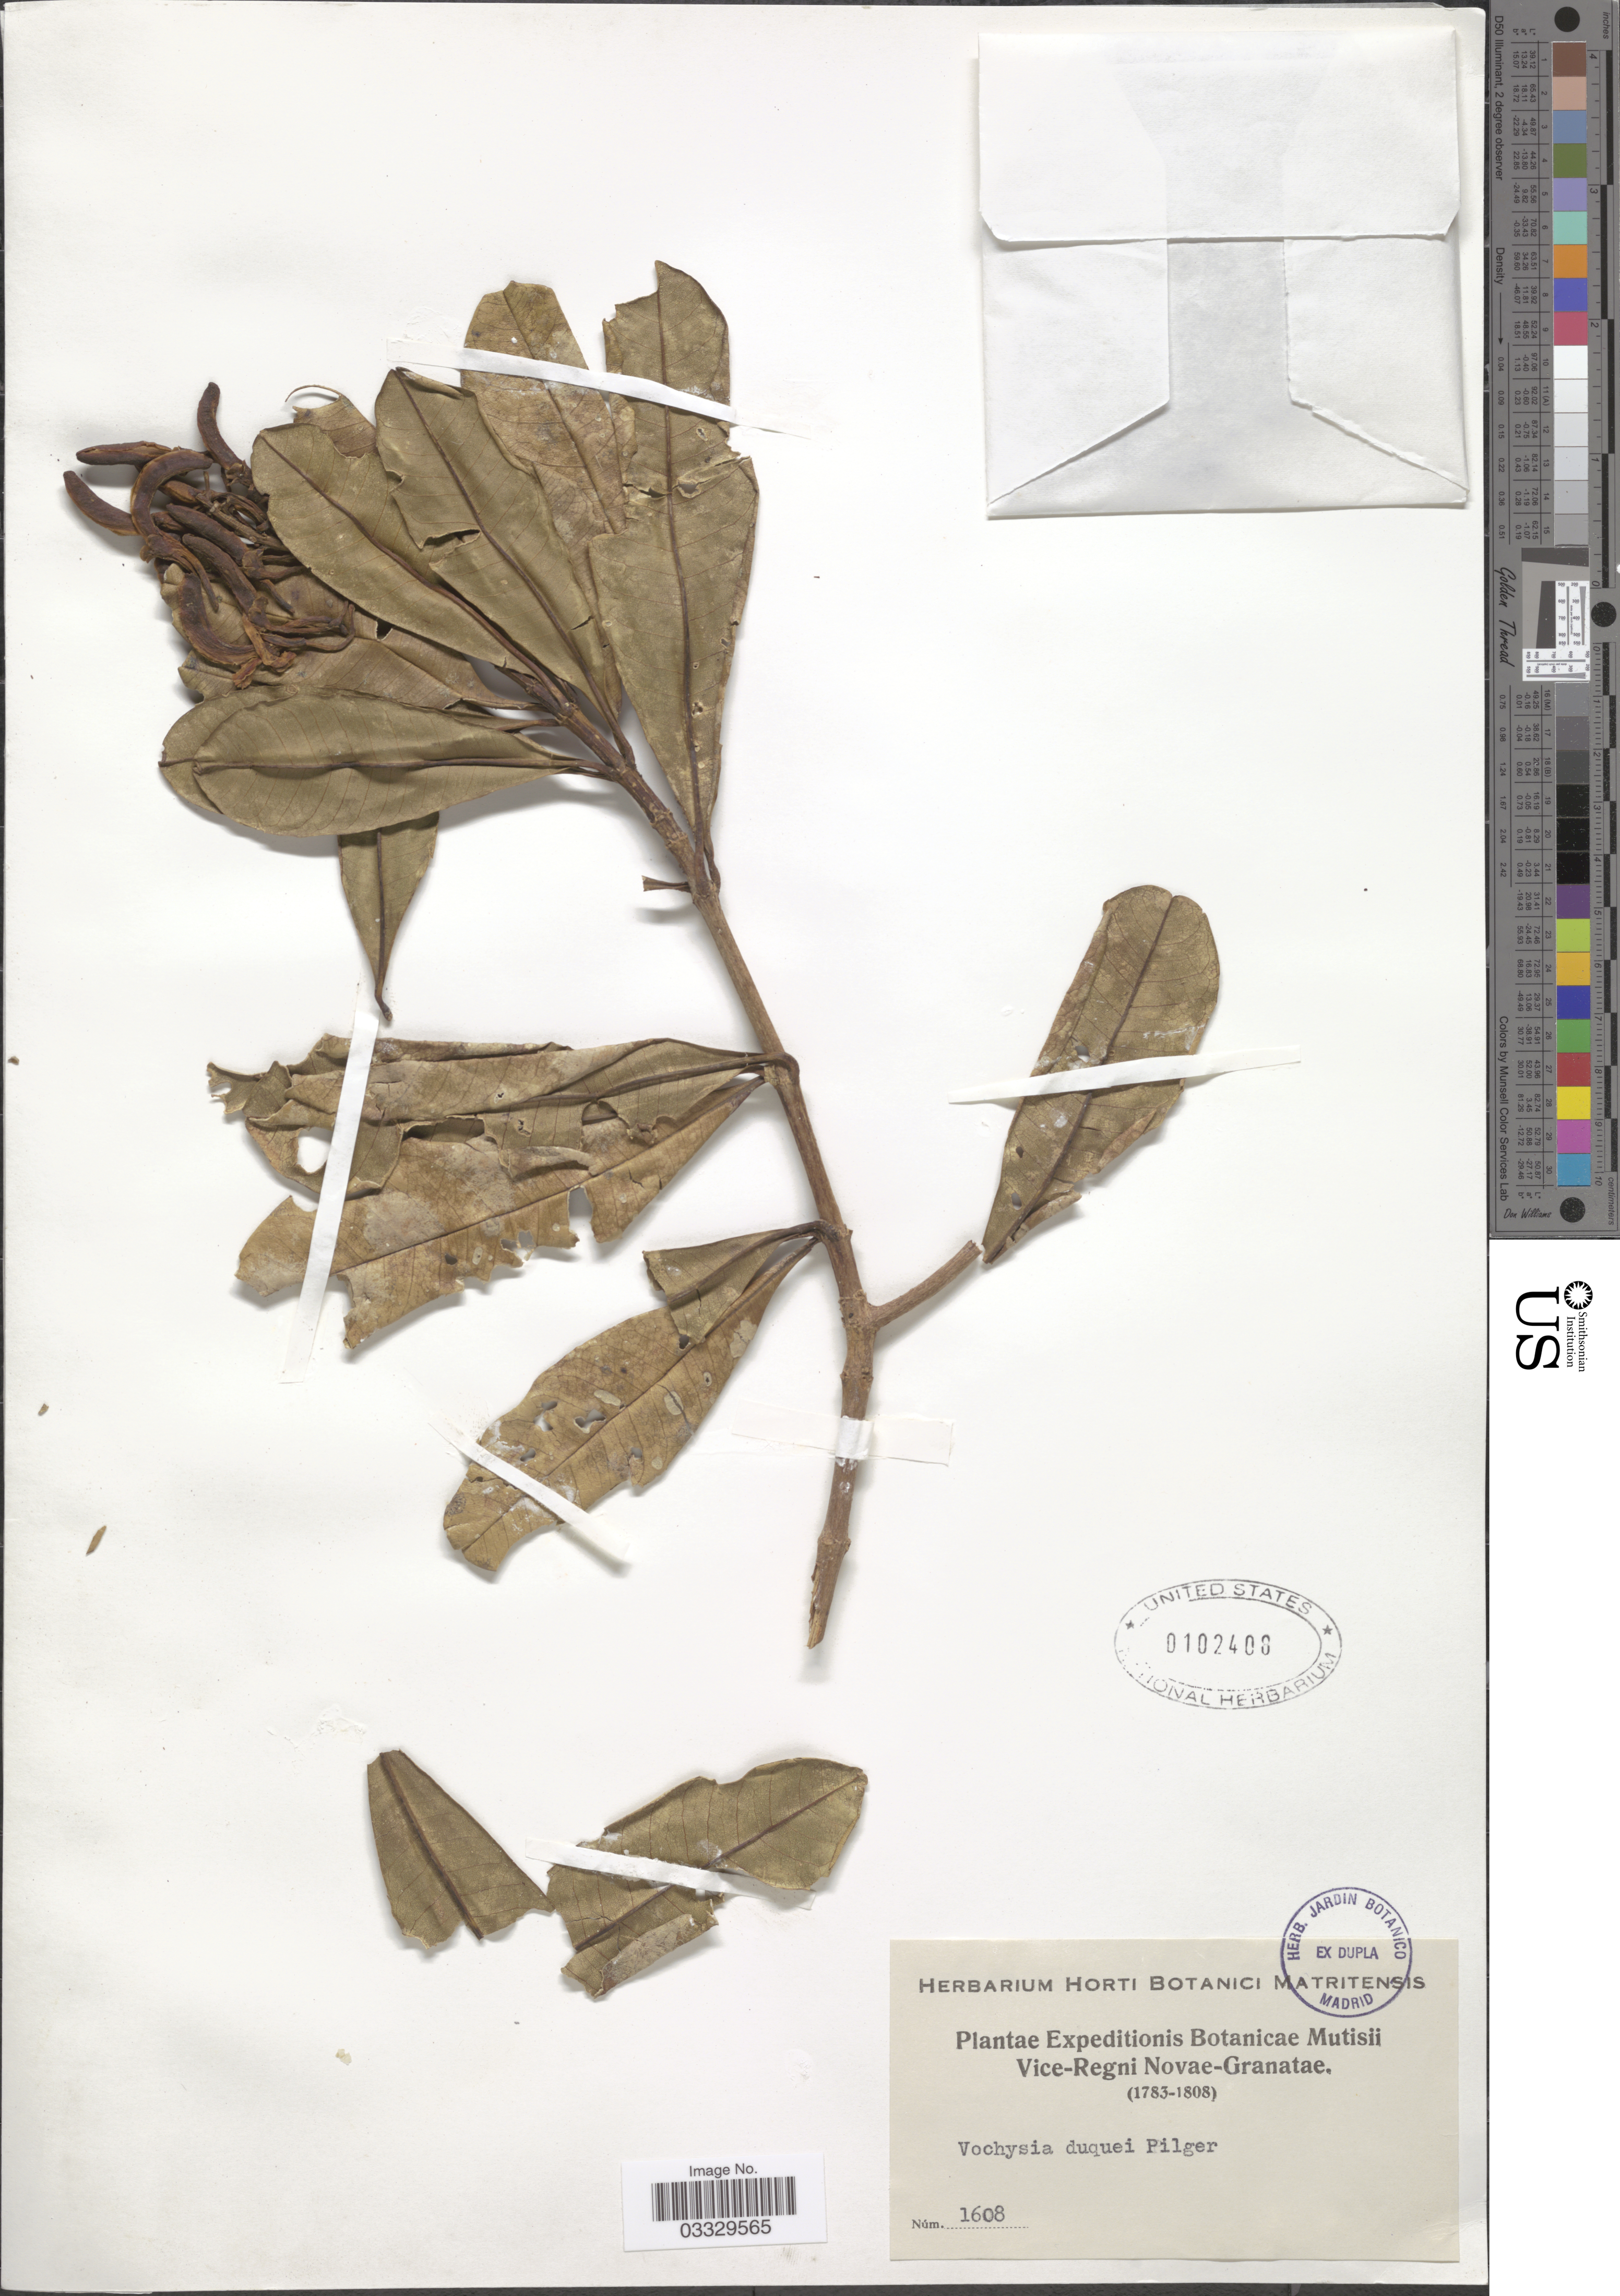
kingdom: Plantae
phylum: Tracheophyta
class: Magnoliopsida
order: Myrtales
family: Vochysiaceae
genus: Vochysia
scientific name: Vochysia duquei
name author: Pilg. in Burret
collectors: Expeditions Botanicae Mutisii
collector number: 1608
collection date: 1783/1808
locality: Vice-Regni Novae-Granatae.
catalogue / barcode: US 102408